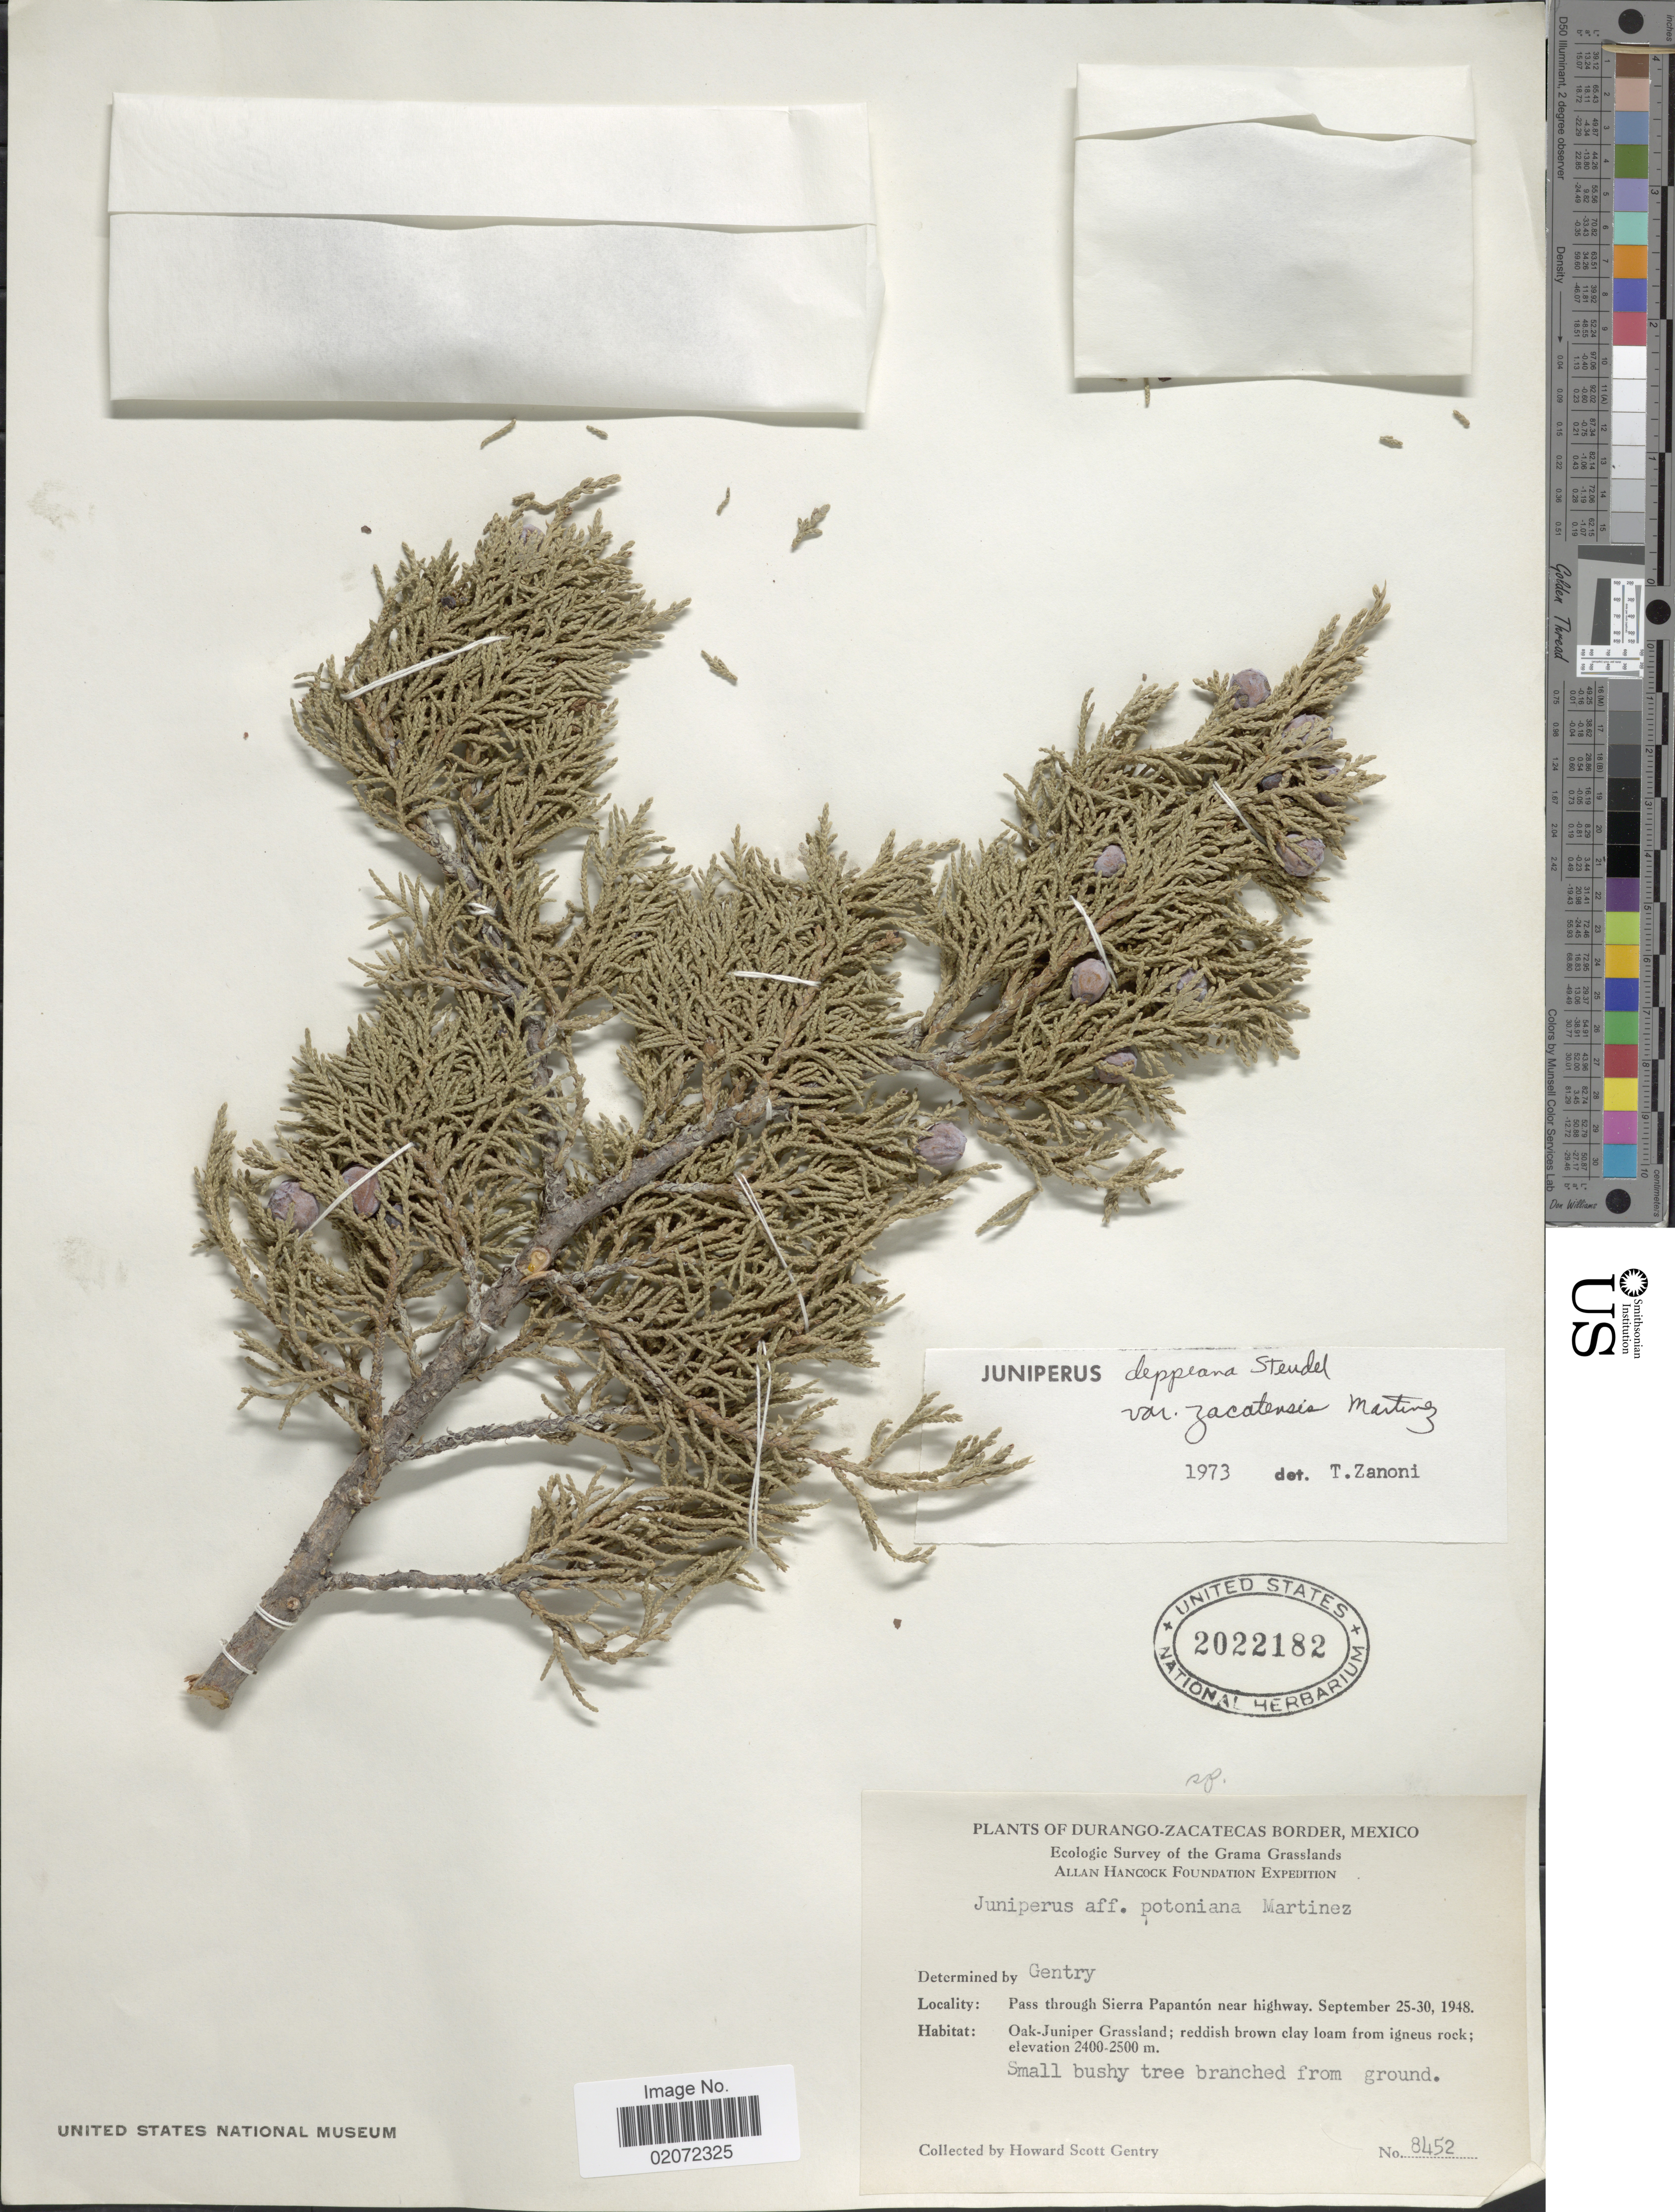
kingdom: Plantae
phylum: Tracheophyta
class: Pinopsida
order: Pinales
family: Cupressaceae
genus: Juniperus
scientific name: Juniperus deppeana var. zacatecensis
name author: Martínez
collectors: H. S. Gentry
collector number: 8452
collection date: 1948-09-25/1948-09-30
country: Mexico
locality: Durango-Zacatecas border. Grama Grasslands. Pass through Sierra Papantón near highway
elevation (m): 2400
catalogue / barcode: US 2022182